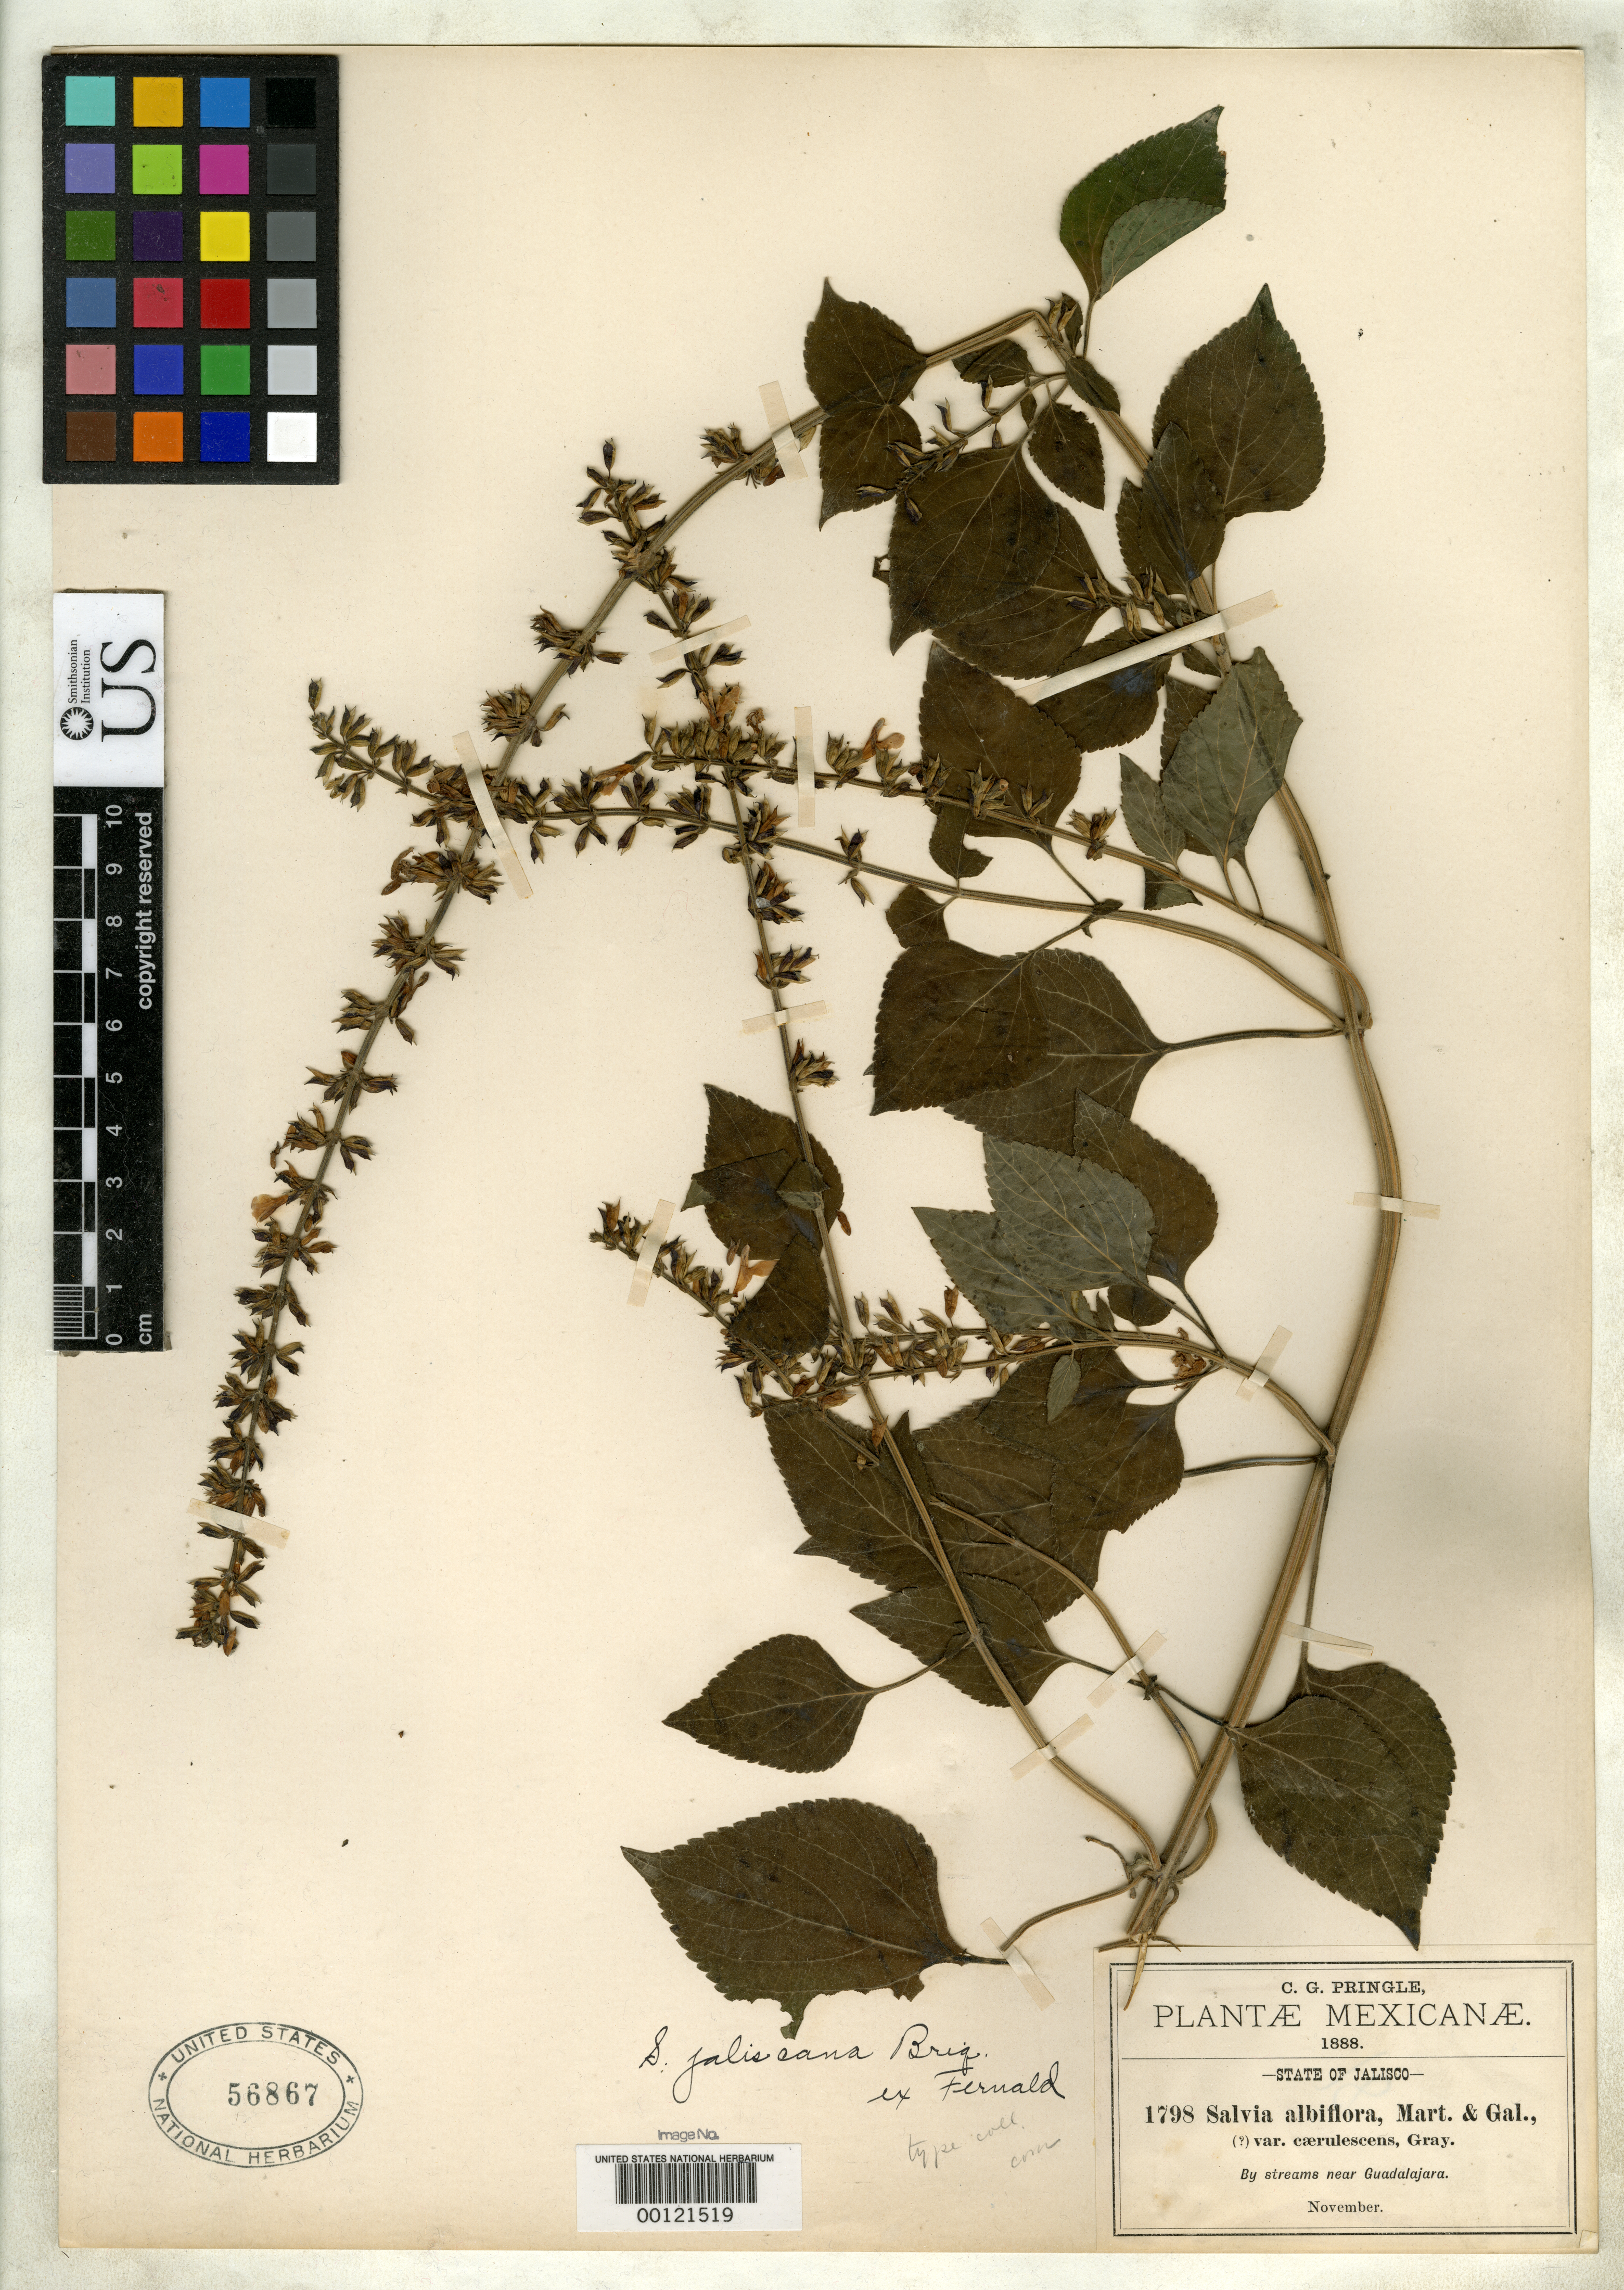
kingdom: Plantae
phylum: Tracheophyta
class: Magnoliopsida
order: Lamiales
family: Lamiaceae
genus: Salvia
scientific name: Salvia jaliscana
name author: Briq.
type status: Isotype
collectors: C. G. Pringle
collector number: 1798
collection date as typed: Nov 1888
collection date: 1888-11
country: Mexico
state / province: Jalisco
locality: Streams near Guadalajara.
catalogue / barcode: US 56867